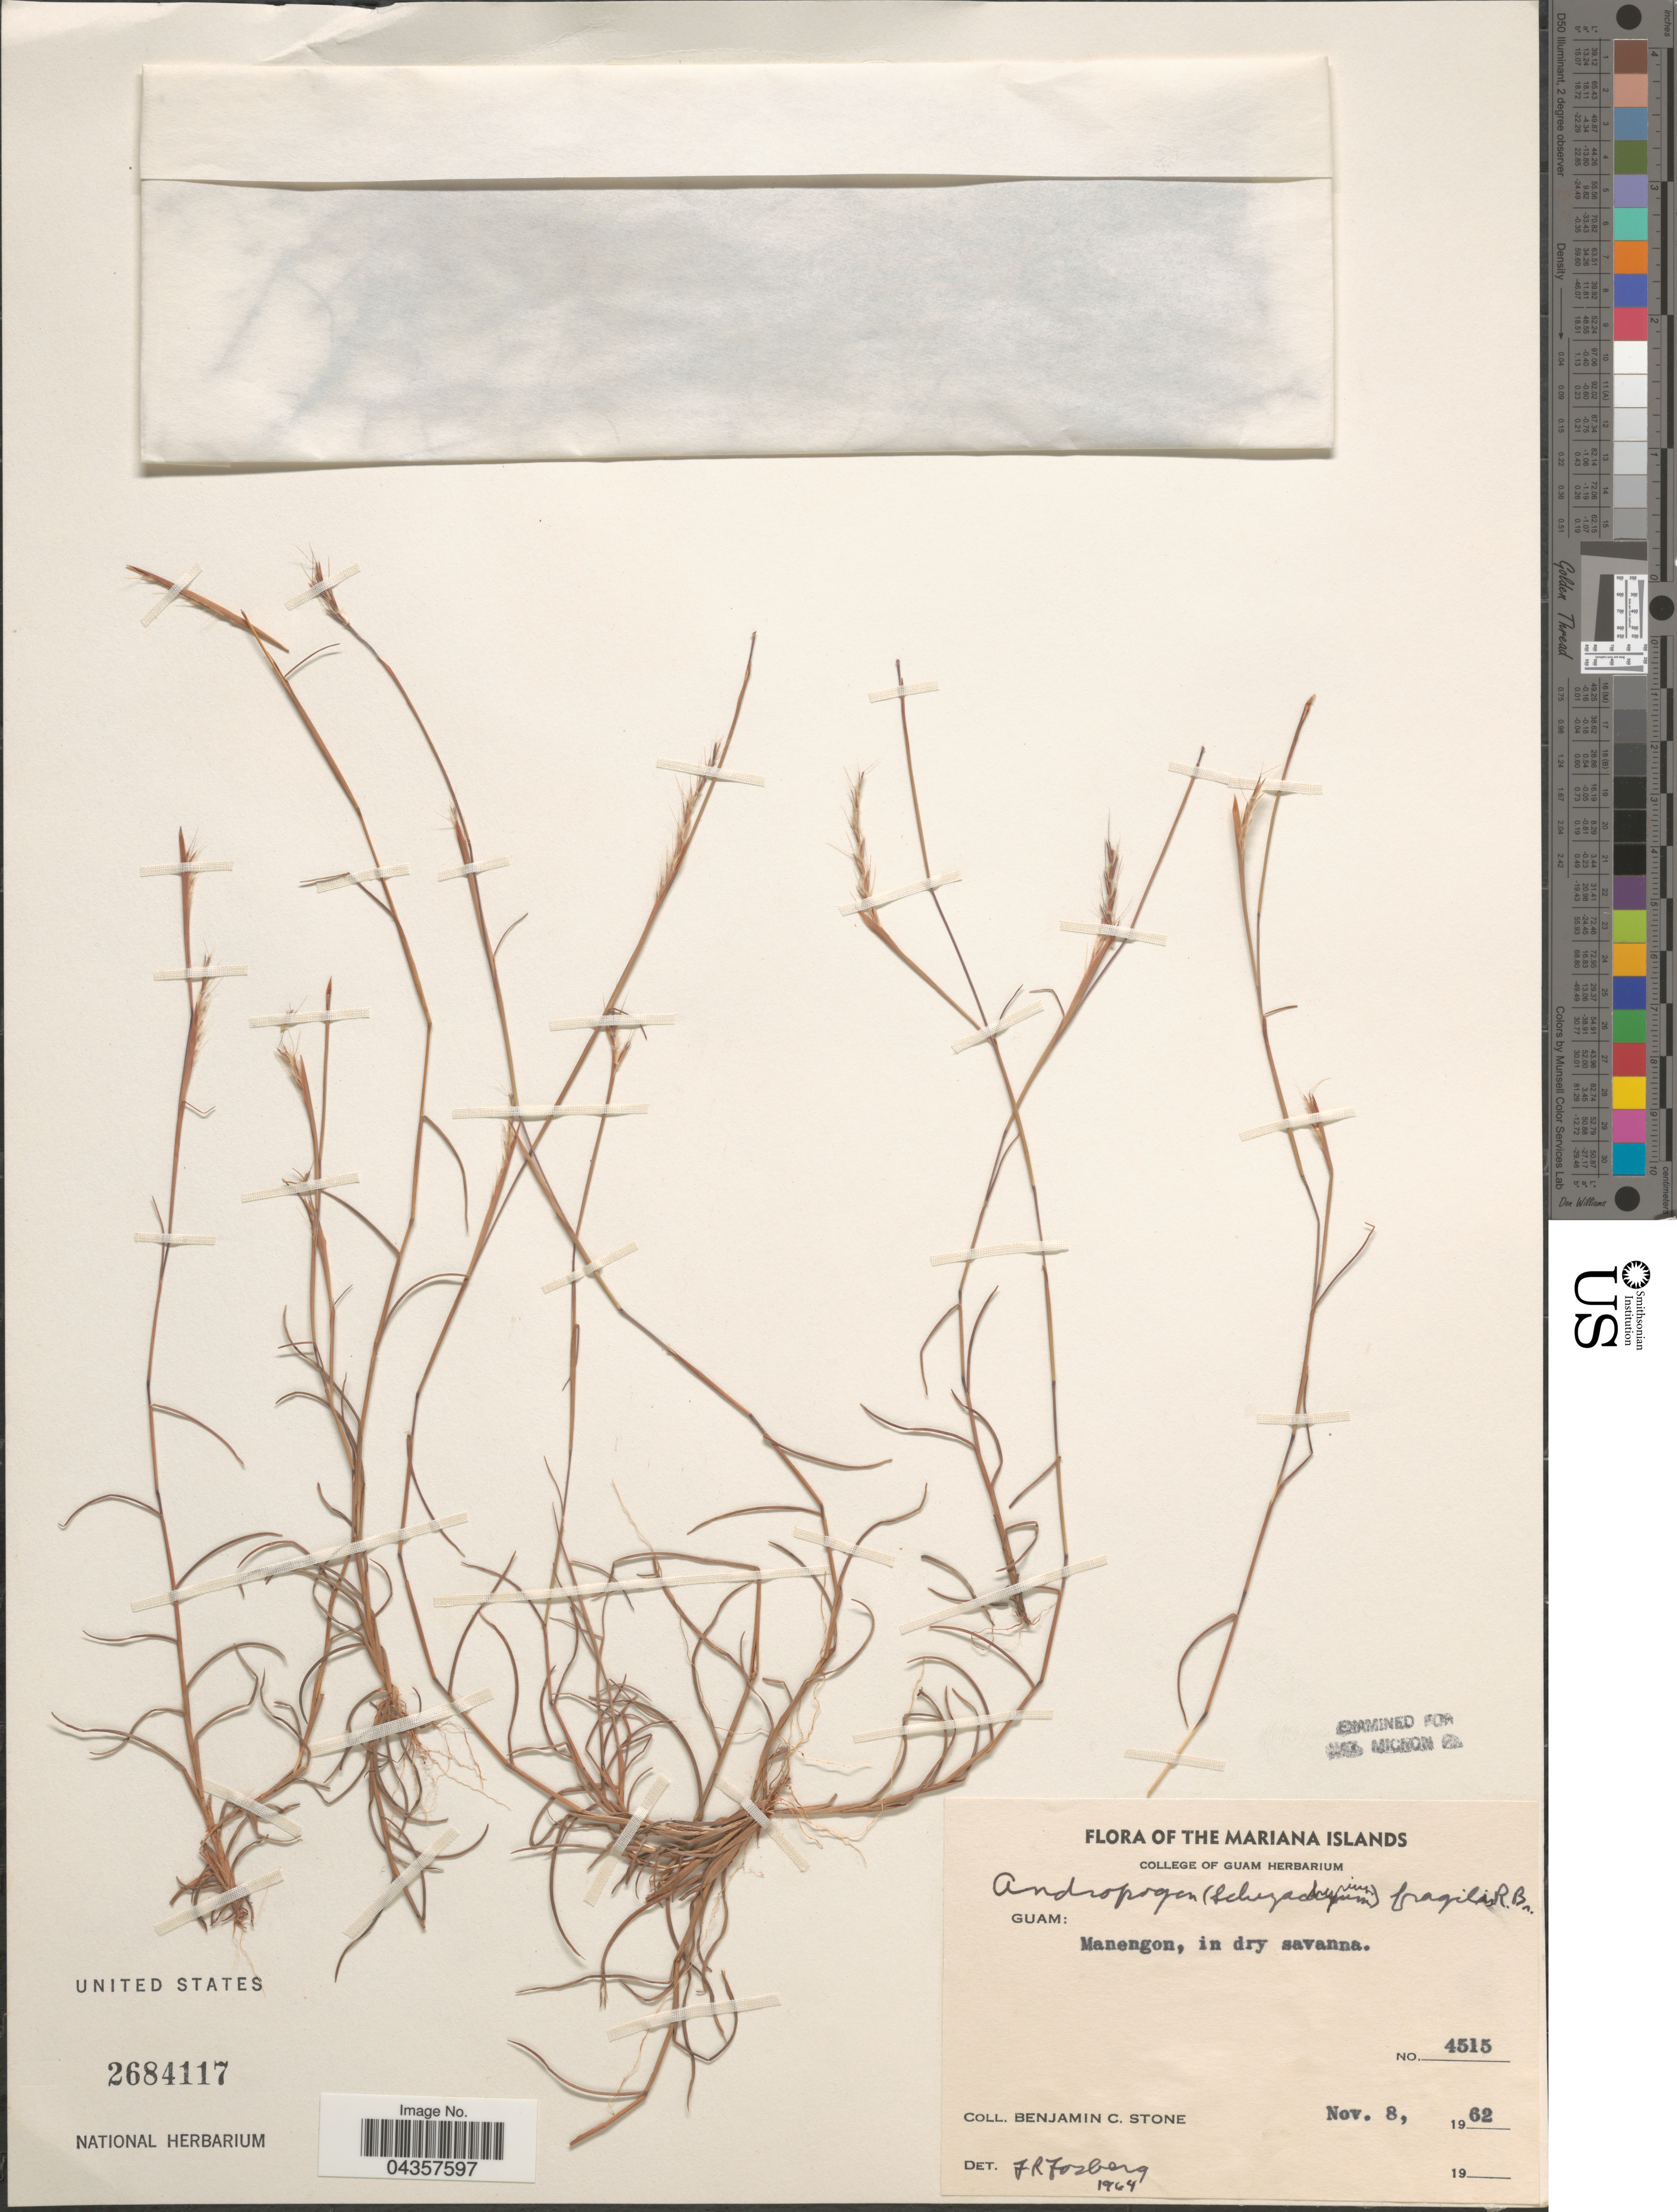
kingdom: Plantae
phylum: Tracheophyta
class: Liliopsida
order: Poales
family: Poaceae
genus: Schizachyrium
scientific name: Schizachyrium fragile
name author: (R. Br.) A. Camus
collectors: B. C. Stone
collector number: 4515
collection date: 1962-11-08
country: Guam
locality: The Mariana Islands. Manengon, in dry savanna.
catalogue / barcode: US 2684117